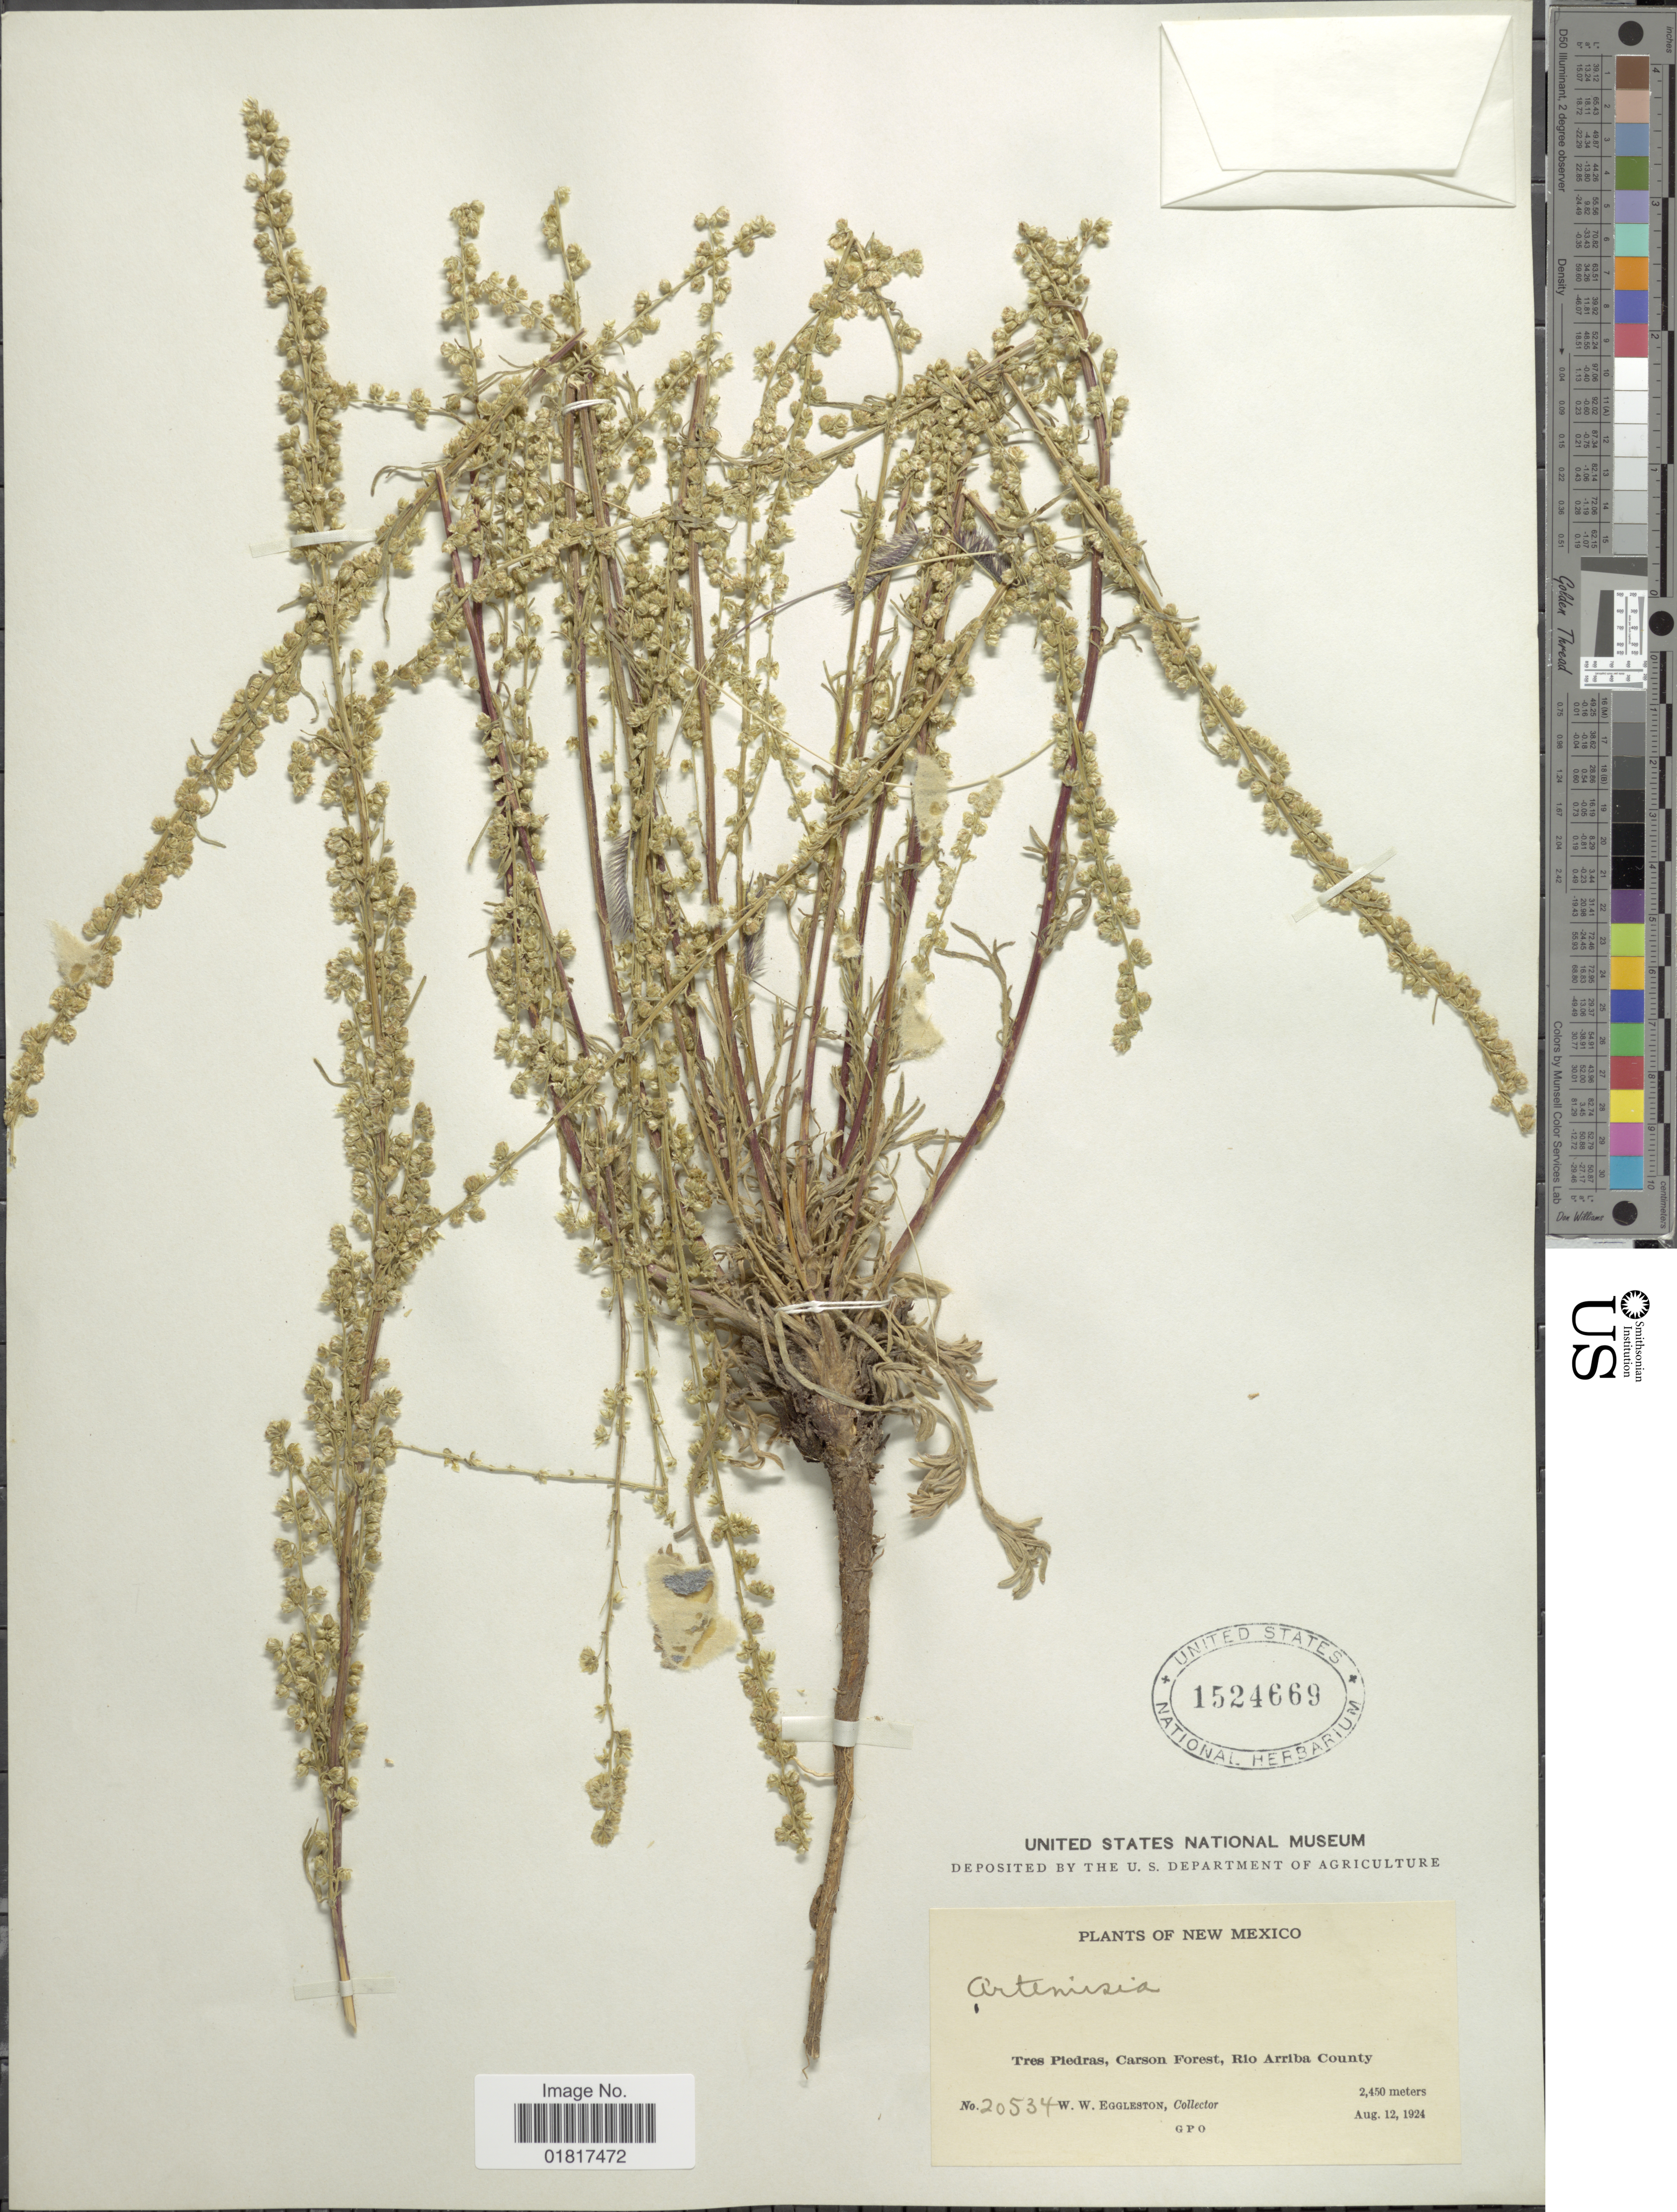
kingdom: Plantae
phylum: Tracheophyta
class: Magnoliopsida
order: Asterales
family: Asteraceae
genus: Artemisia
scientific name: Artemisia sp.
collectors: W. W. Eggleston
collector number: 20534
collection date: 1924-08-12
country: United States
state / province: New Mexico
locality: Tres Piedras, Carson Forest, Rio Arriba County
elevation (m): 2450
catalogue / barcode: US 1524669